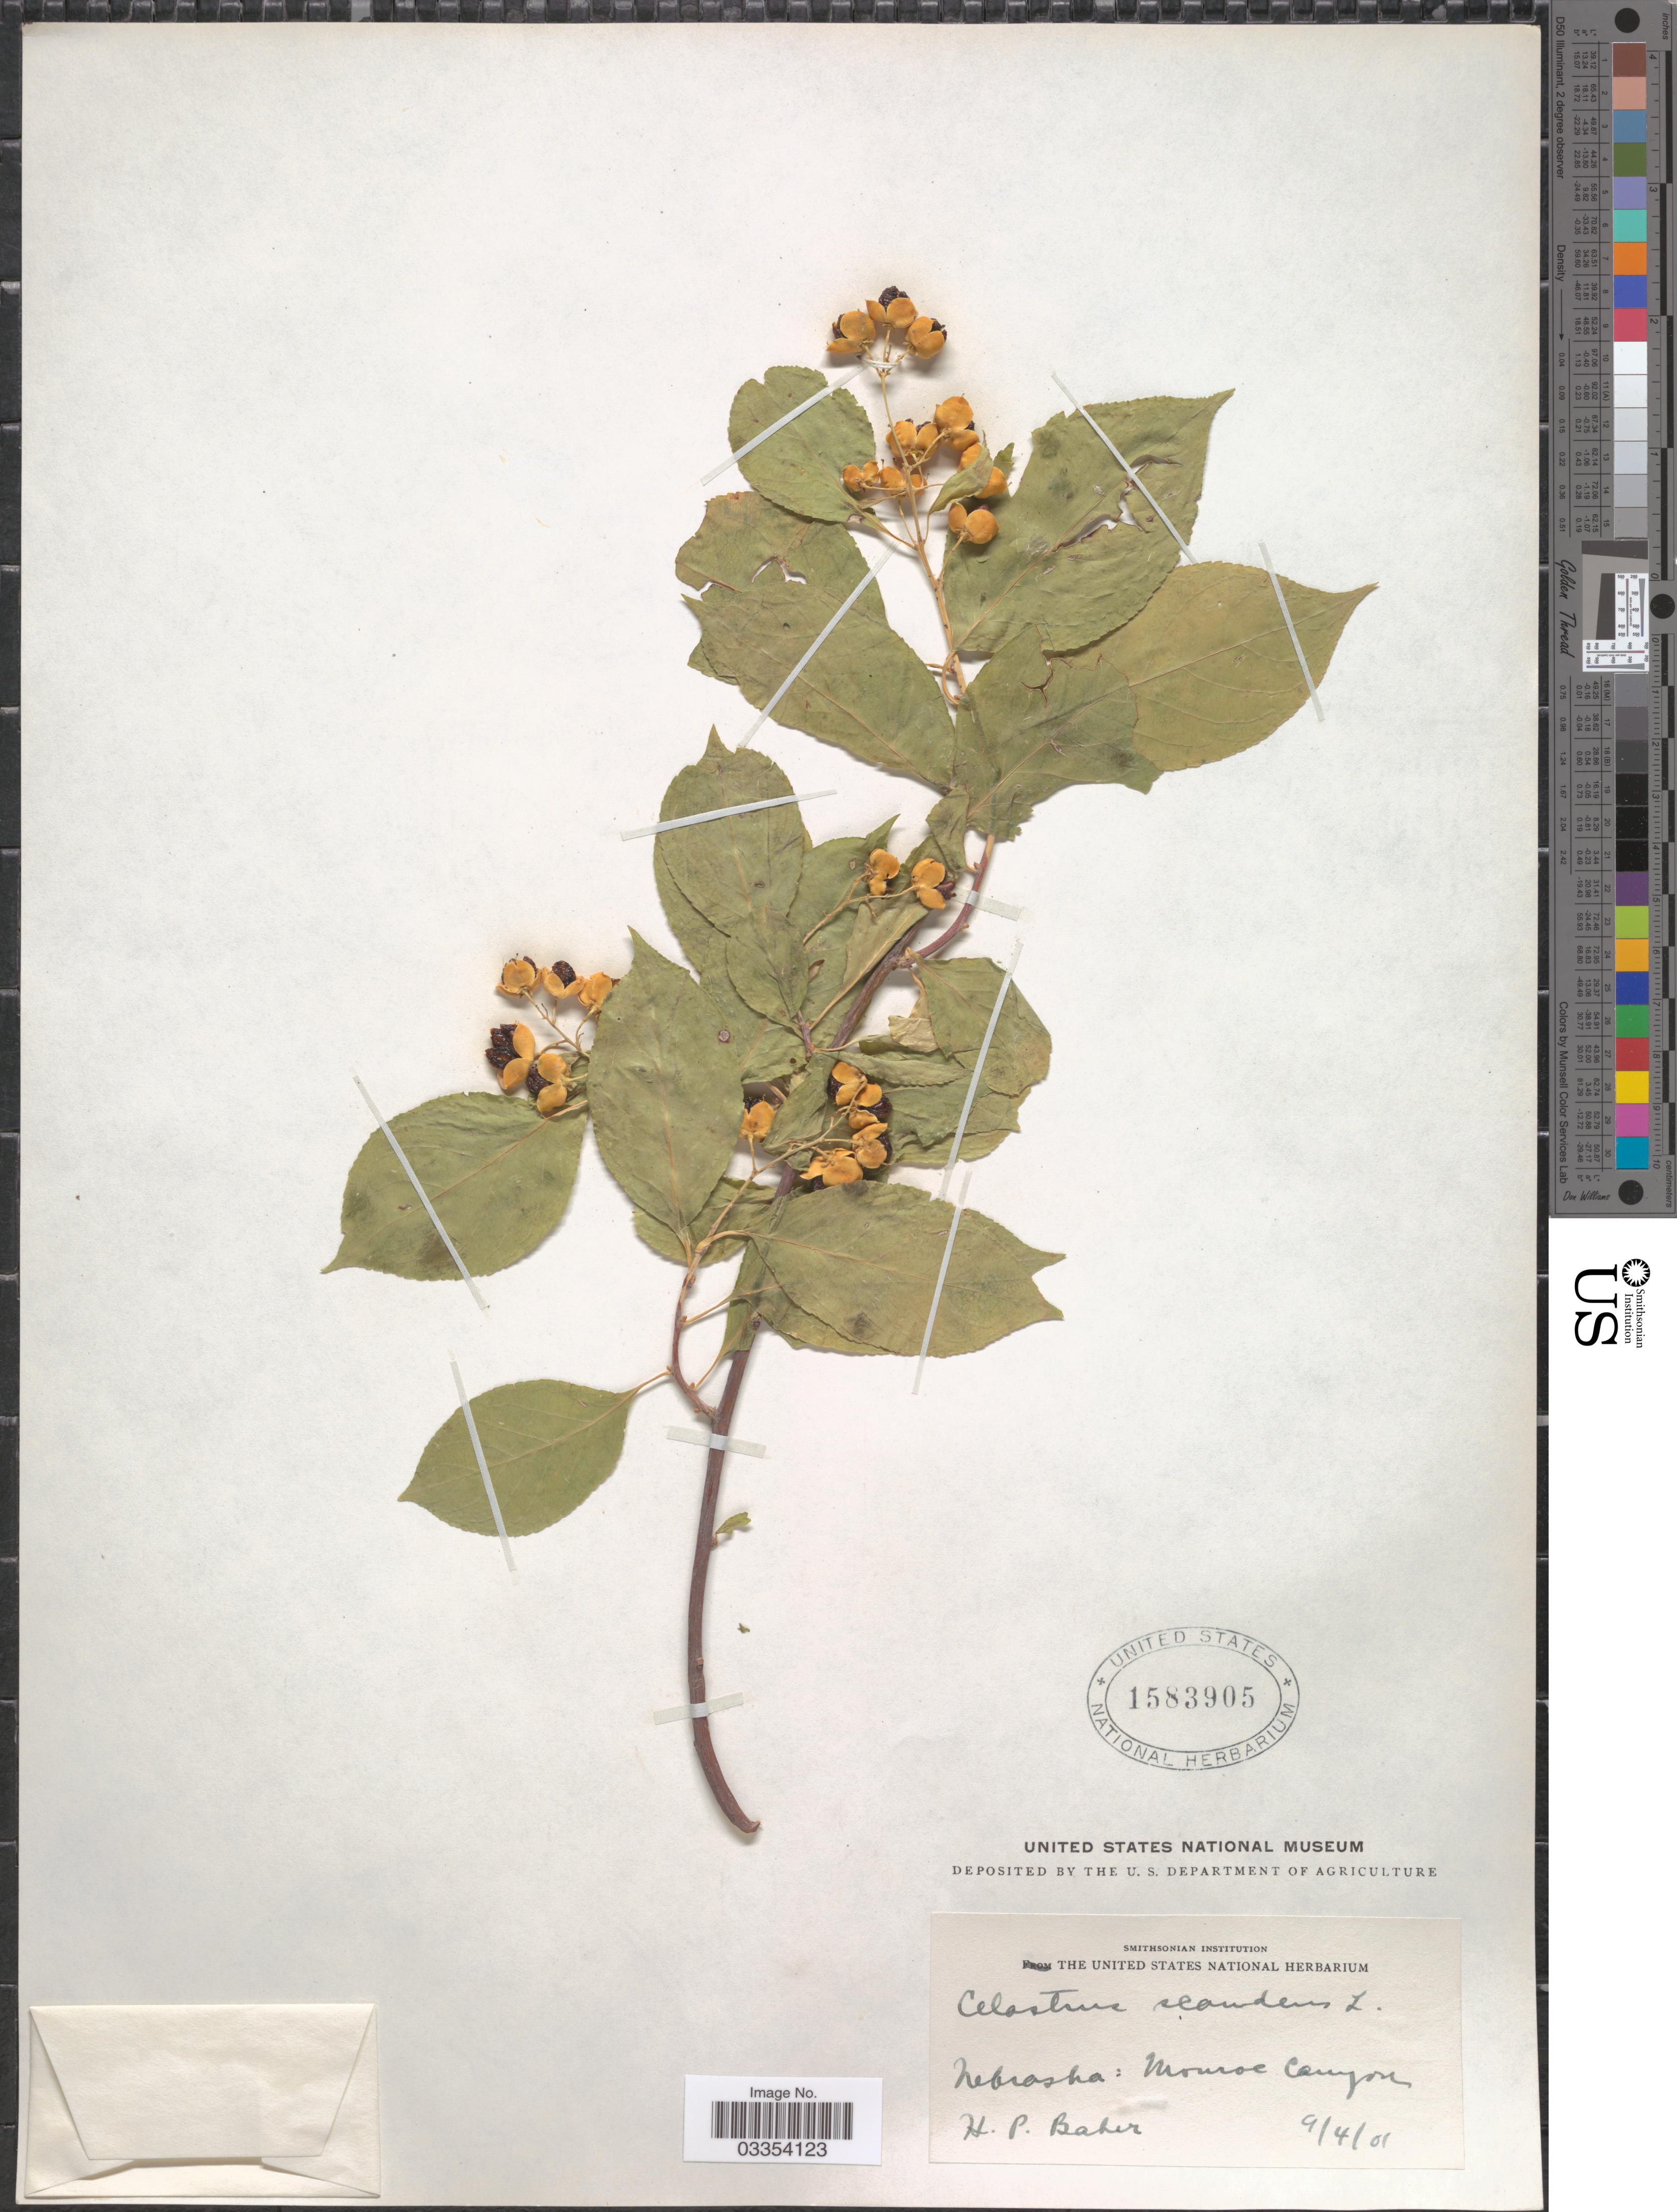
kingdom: Plantae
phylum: Tracheophyta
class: Magnoliopsida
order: Celastrales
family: Celastraceae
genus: Celastrus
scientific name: Celastrus scandens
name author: L.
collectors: H. P. Baker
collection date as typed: Transcribed d/m/y: 4/9/1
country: United States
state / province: Nebraska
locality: Monroe Canyon.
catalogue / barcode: US 1583905